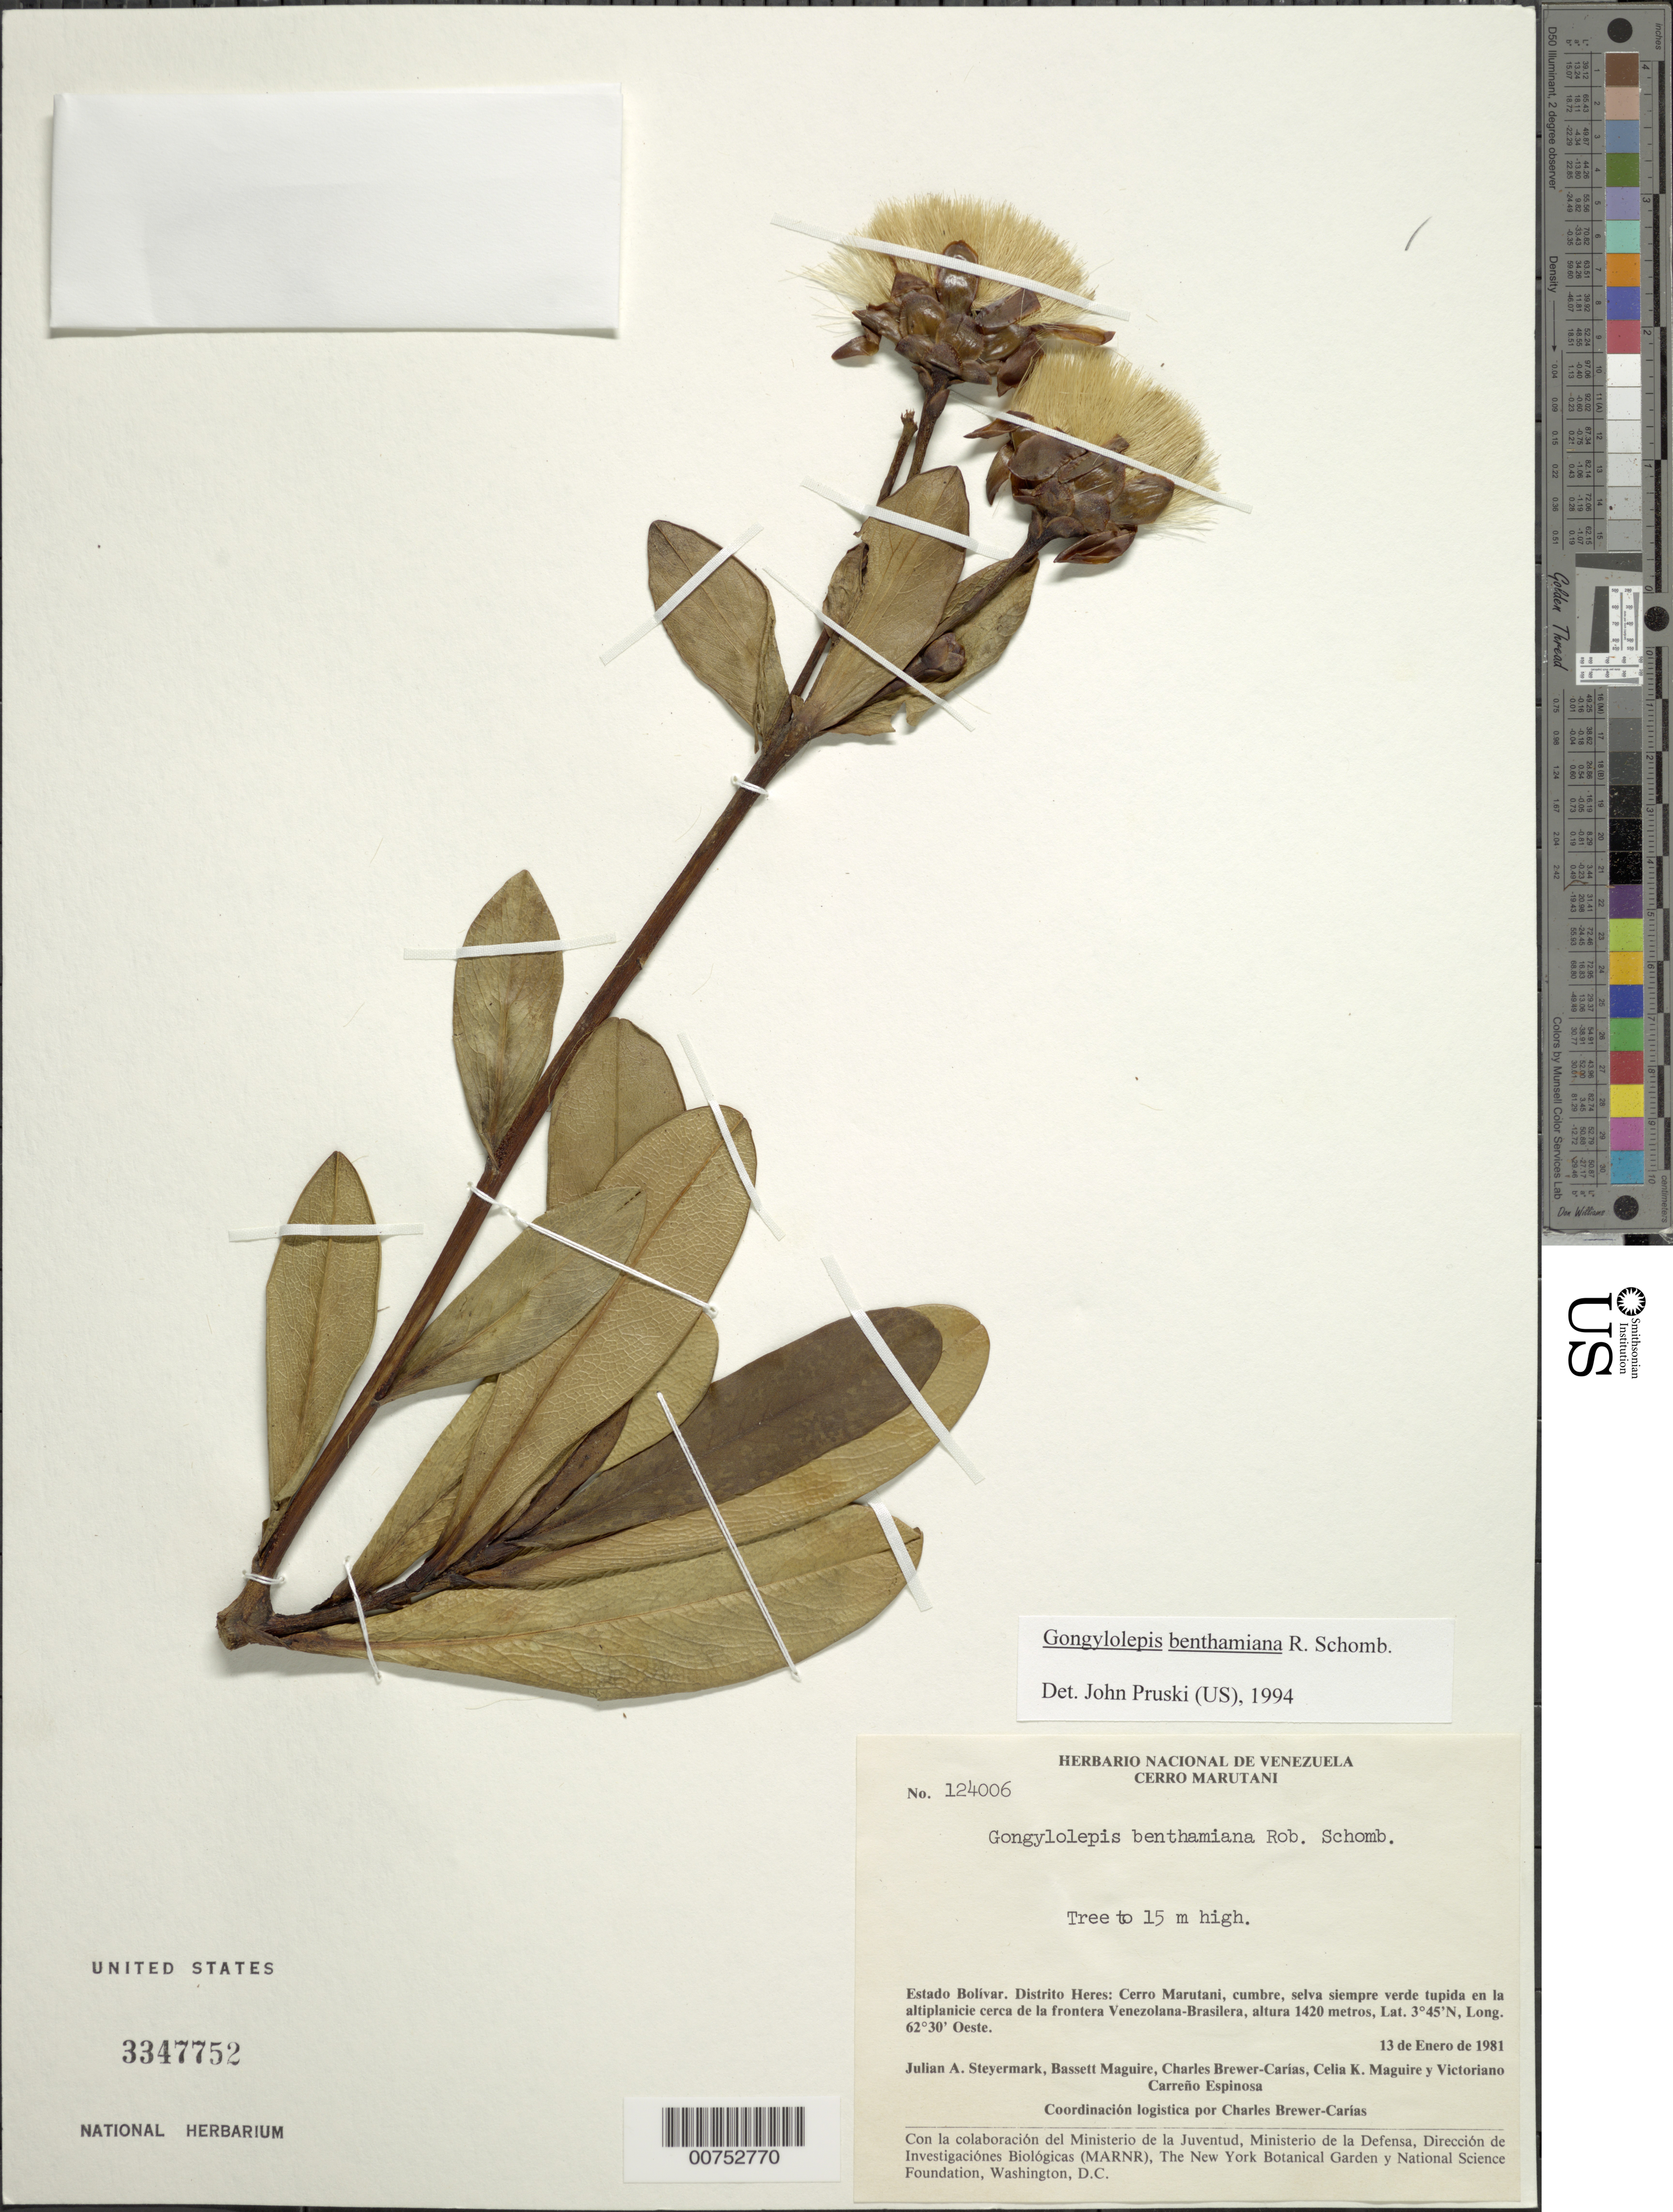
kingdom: Plantae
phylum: Tracheophyta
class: Magnoliopsida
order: Asterales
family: Asteraceae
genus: Gongylolepis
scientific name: Gongylolepis benthamiana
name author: R.H. Schomb.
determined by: Pruski, J. F.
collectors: J. Steyermark, B. Maguire, C. Brewer-Carias, C. K. Maguire & V. Carreño E.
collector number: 124006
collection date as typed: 11-Jan-81 to 14-Jan-81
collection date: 1981-01-11/1981-01-14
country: Venezuela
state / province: Bolívar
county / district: Heres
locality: Cerro Marutani, cerca de la frontera venezolana-brasilera.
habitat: Cumbre, selva siempre verde tupida en la altiplanicie.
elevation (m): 1420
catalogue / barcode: US 3347752